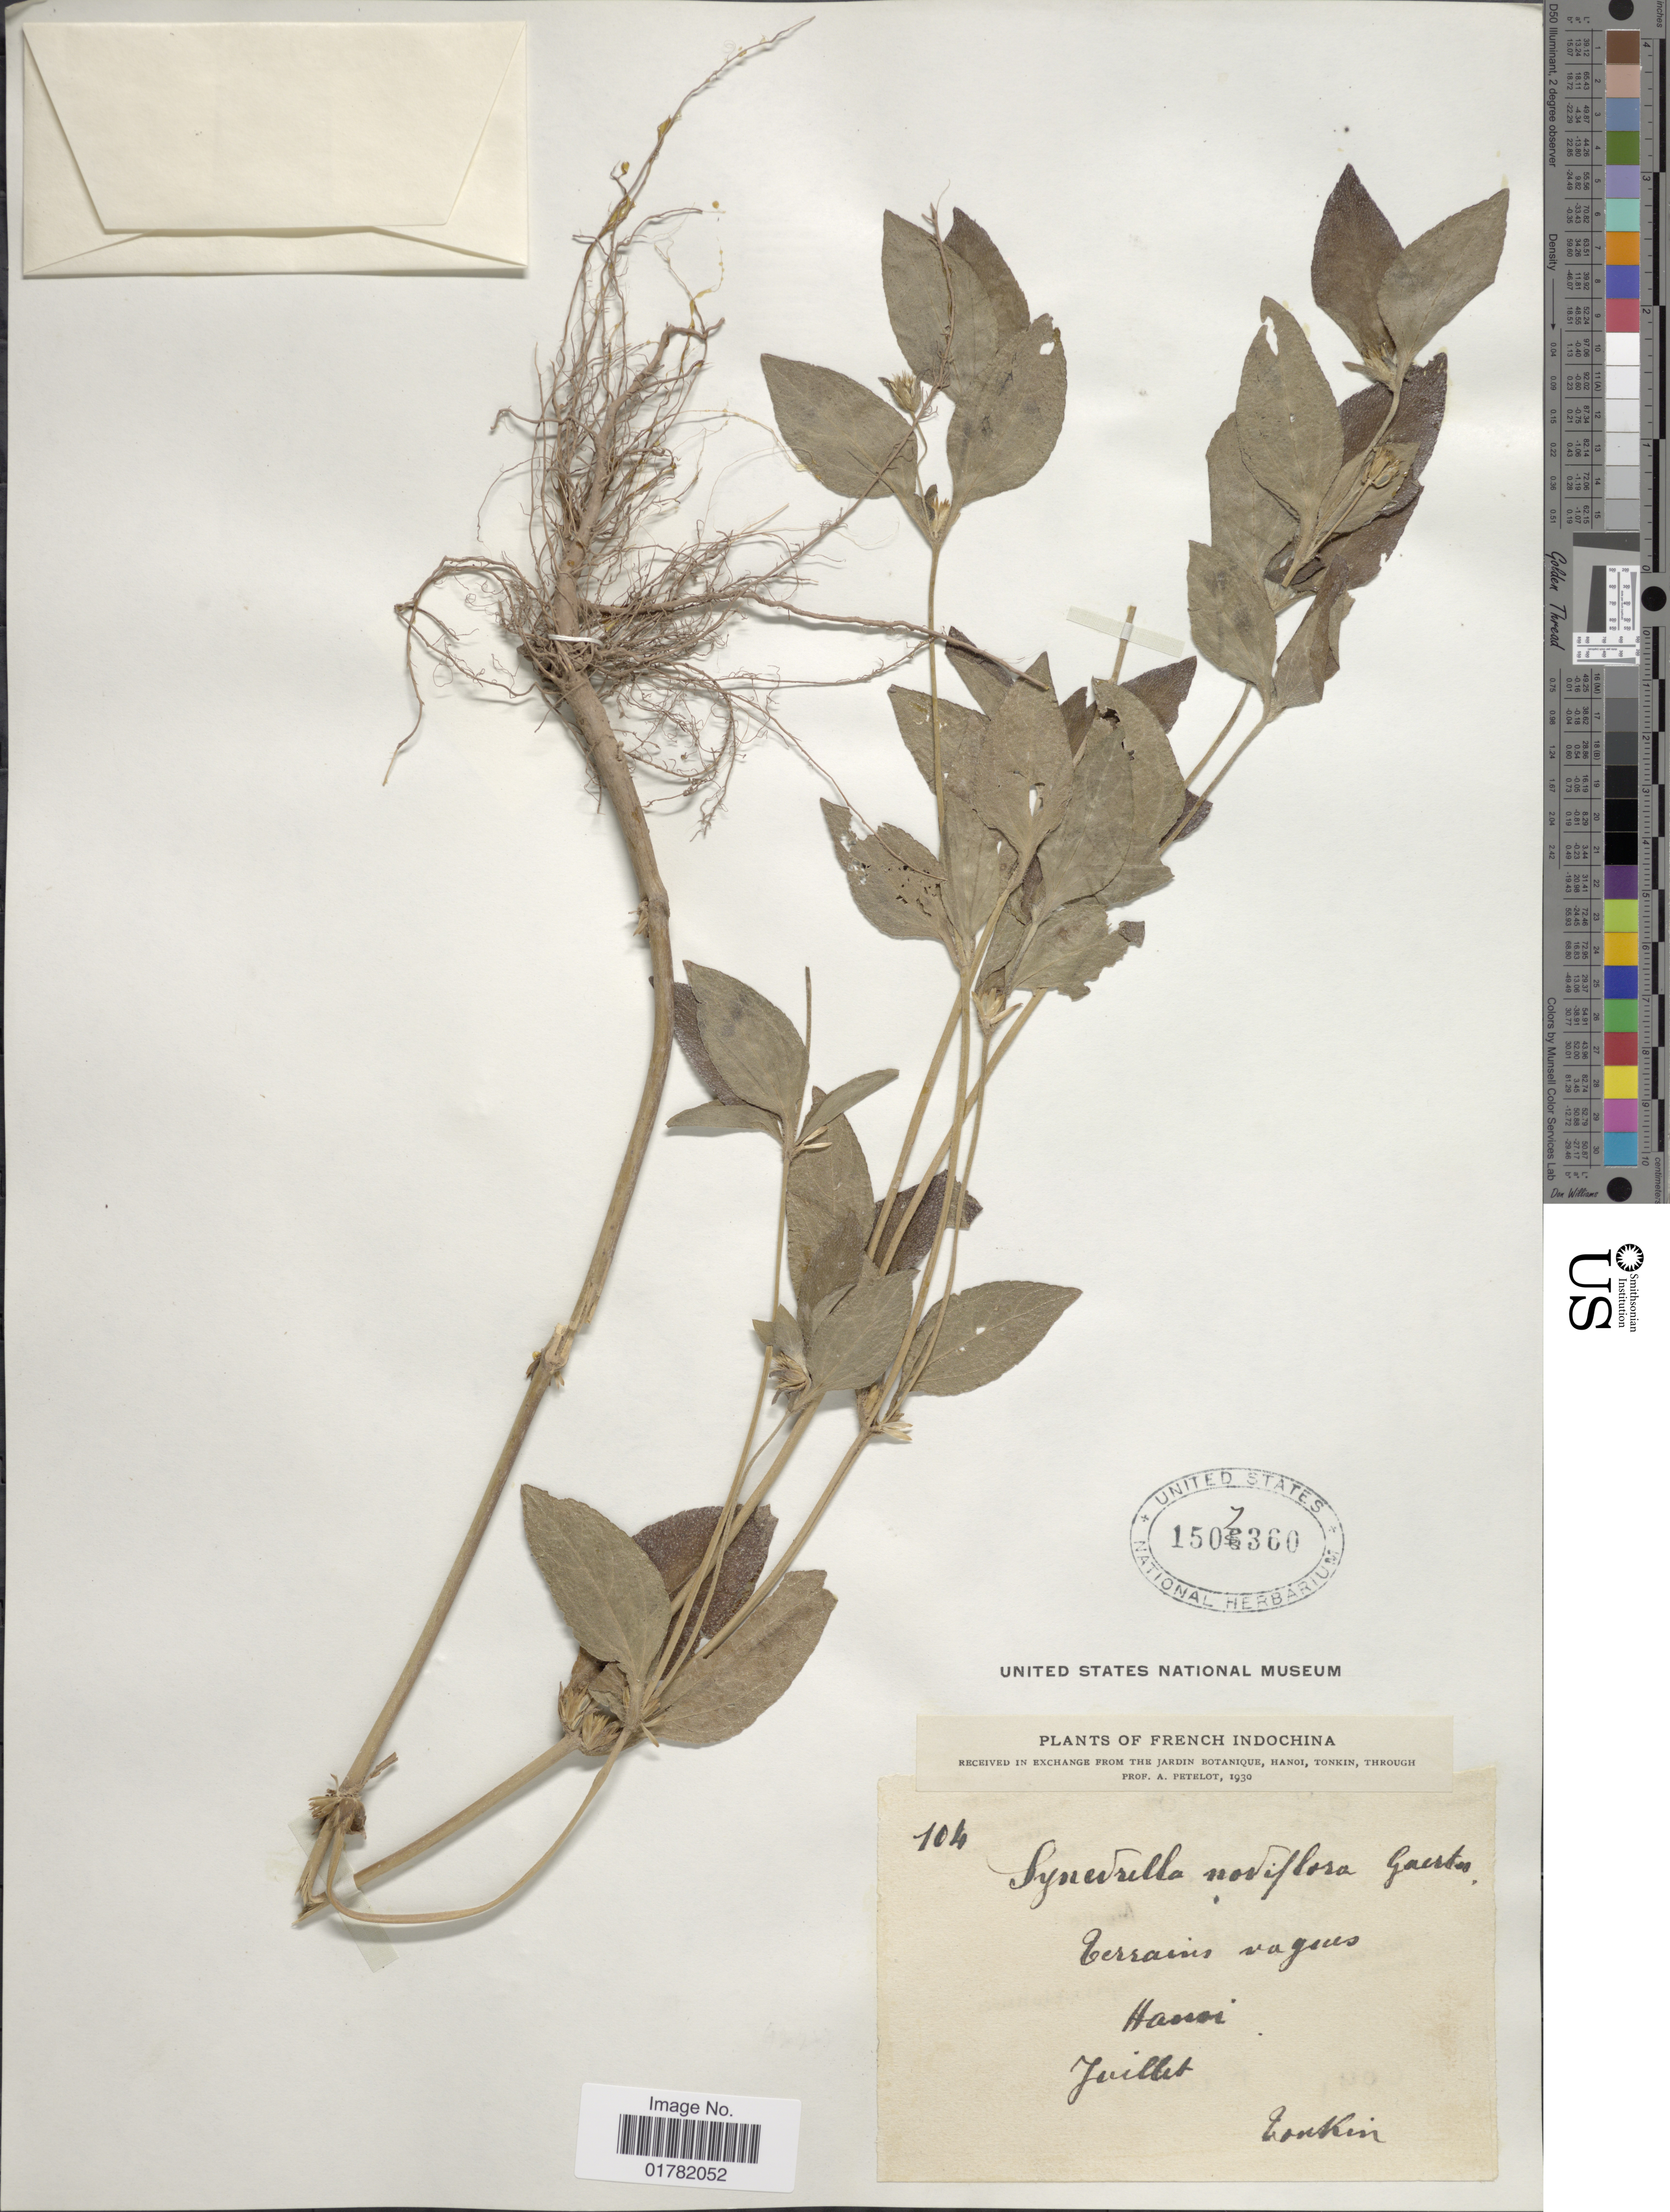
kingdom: Plantae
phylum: Tracheophyta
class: Magnoliopsida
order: Asterales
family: Asteraceae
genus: Synedrella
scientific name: Synedrella nodiflora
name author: (L.) Gaertn.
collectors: A. Petelot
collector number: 104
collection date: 1930-07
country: Vietnam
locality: Tonkin. French Indochina, terrains vagues Hanoi [interpreted]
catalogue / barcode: US 150360